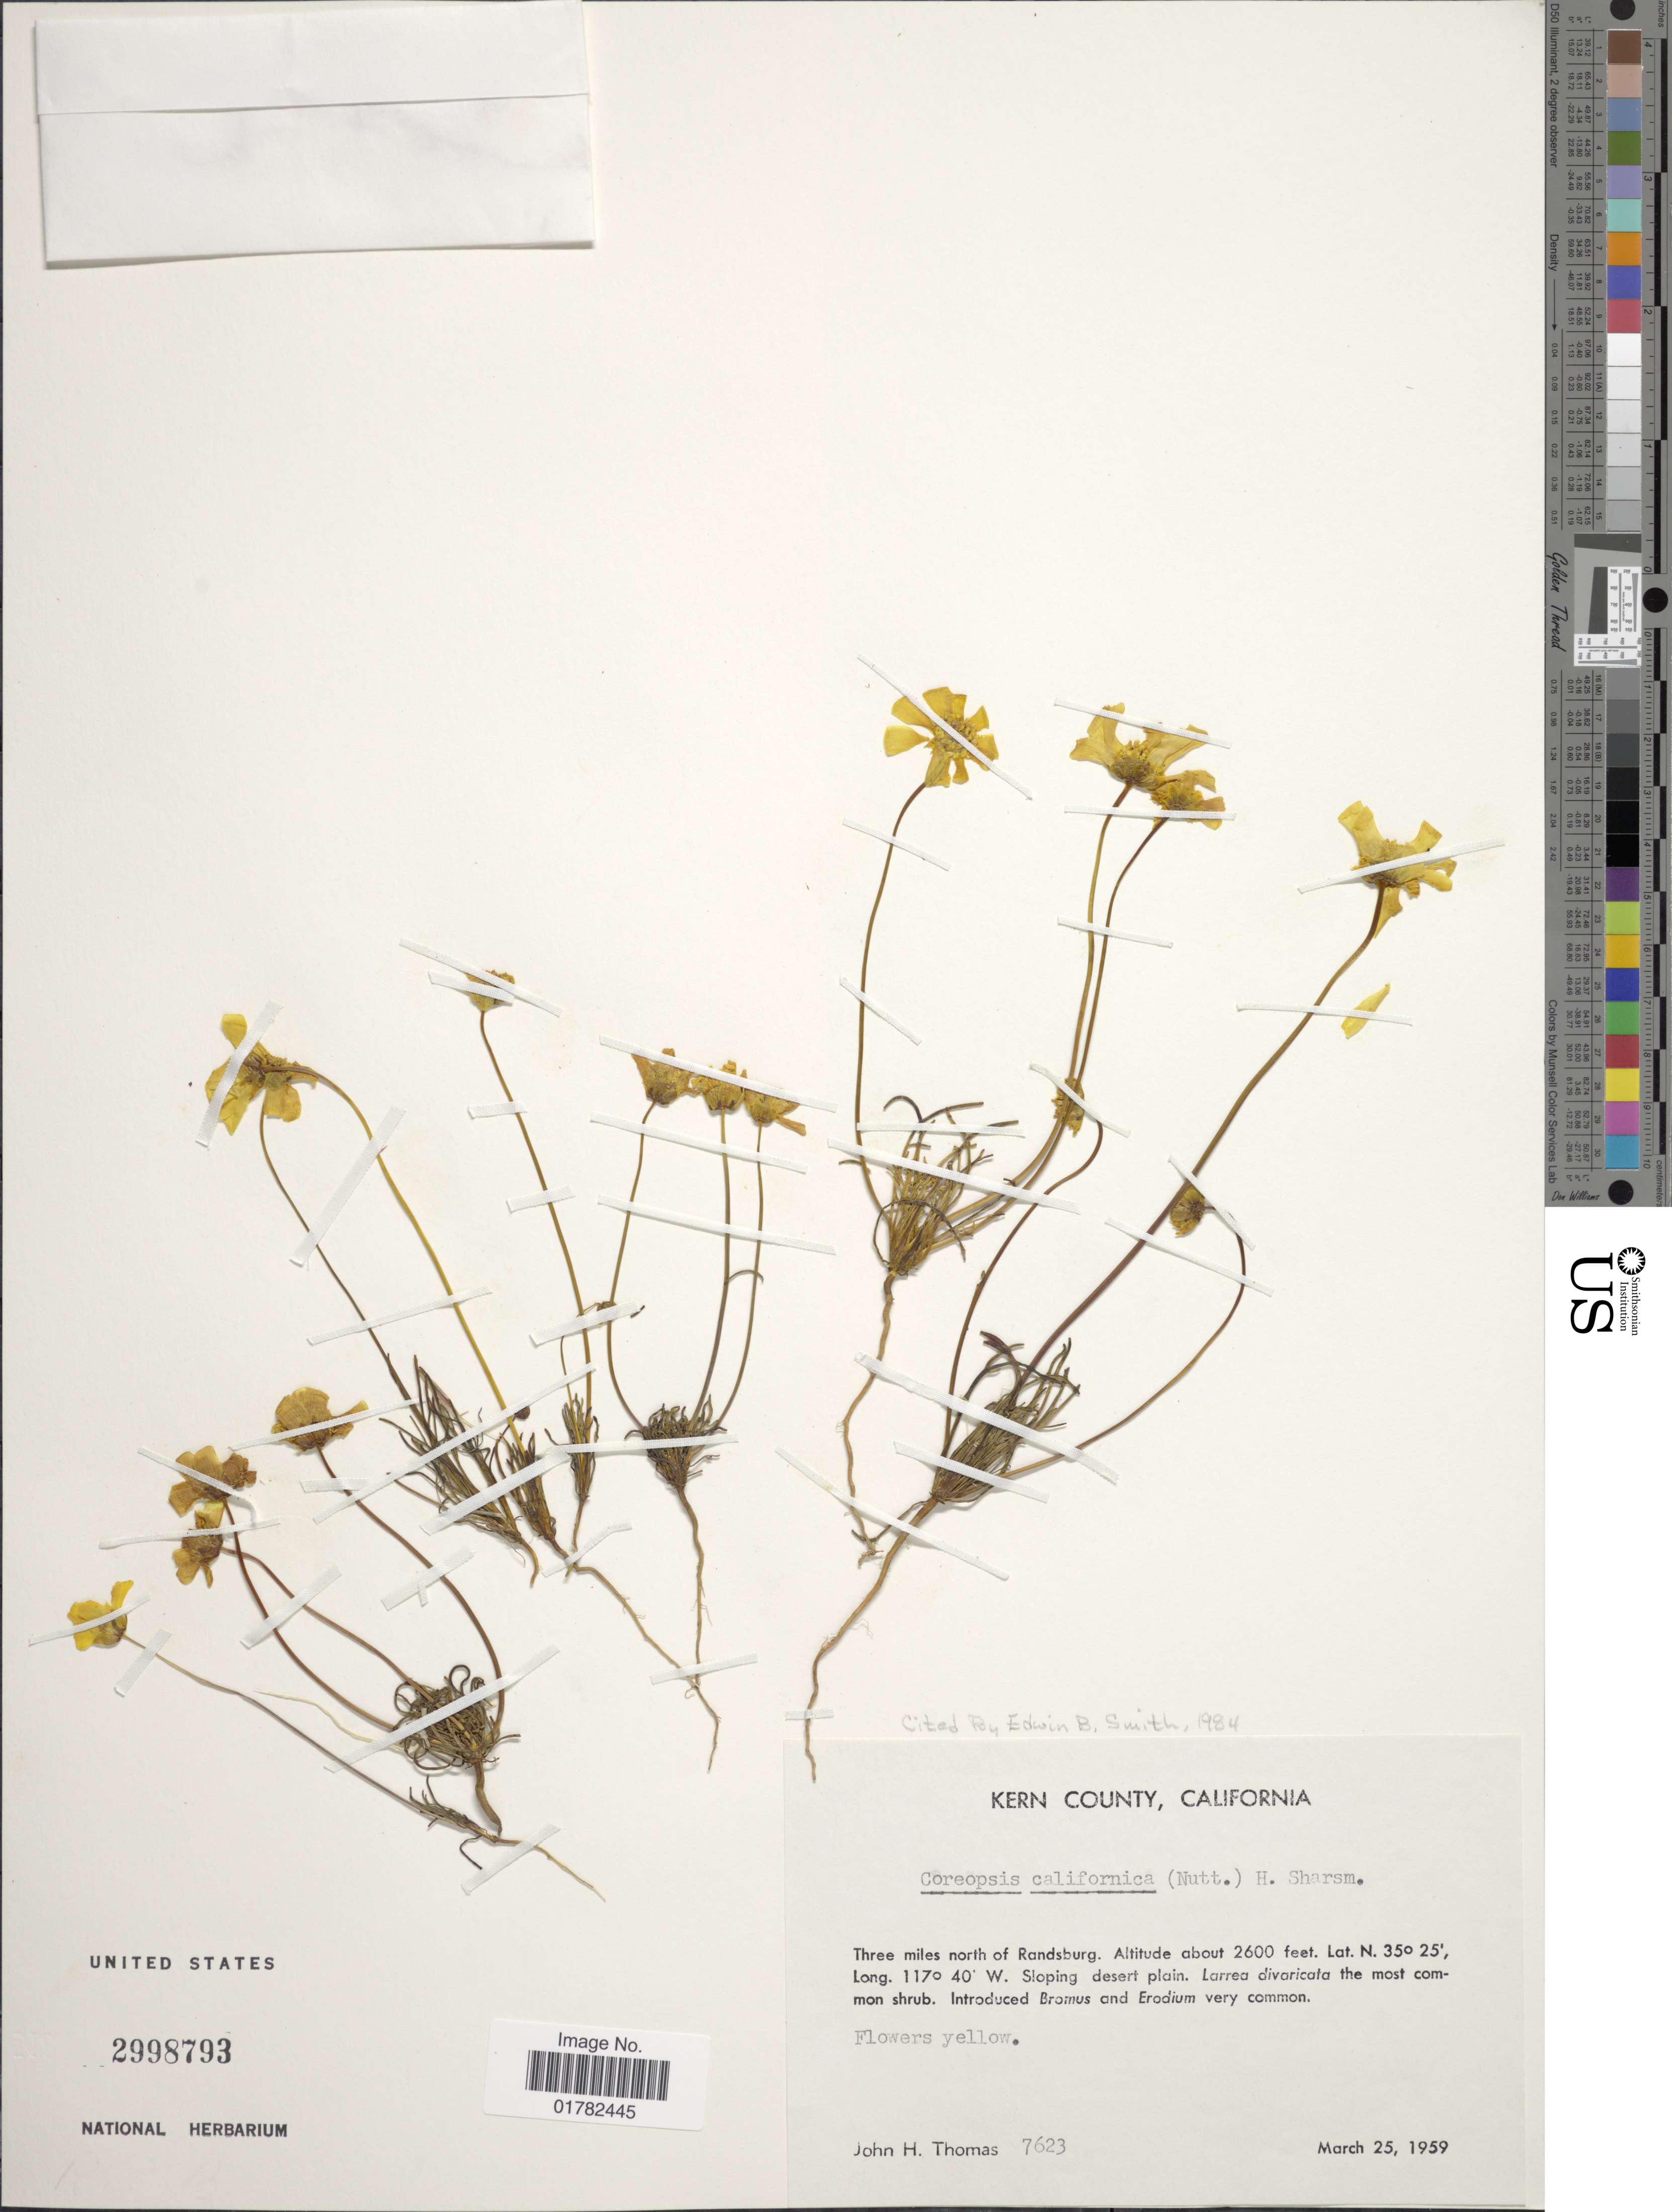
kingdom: Plantae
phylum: Tracheophyta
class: Magnoliopsida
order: Asterales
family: Asteraceae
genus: Coreopsis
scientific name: Coreopsis californica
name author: (Nutt.) H. Sharsm.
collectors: J. H. Thomas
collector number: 7623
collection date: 1959-03-25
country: United States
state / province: California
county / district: Kern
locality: Kern County, three miles north of Randsburg, sloping desert plain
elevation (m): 792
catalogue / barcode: US 2998793